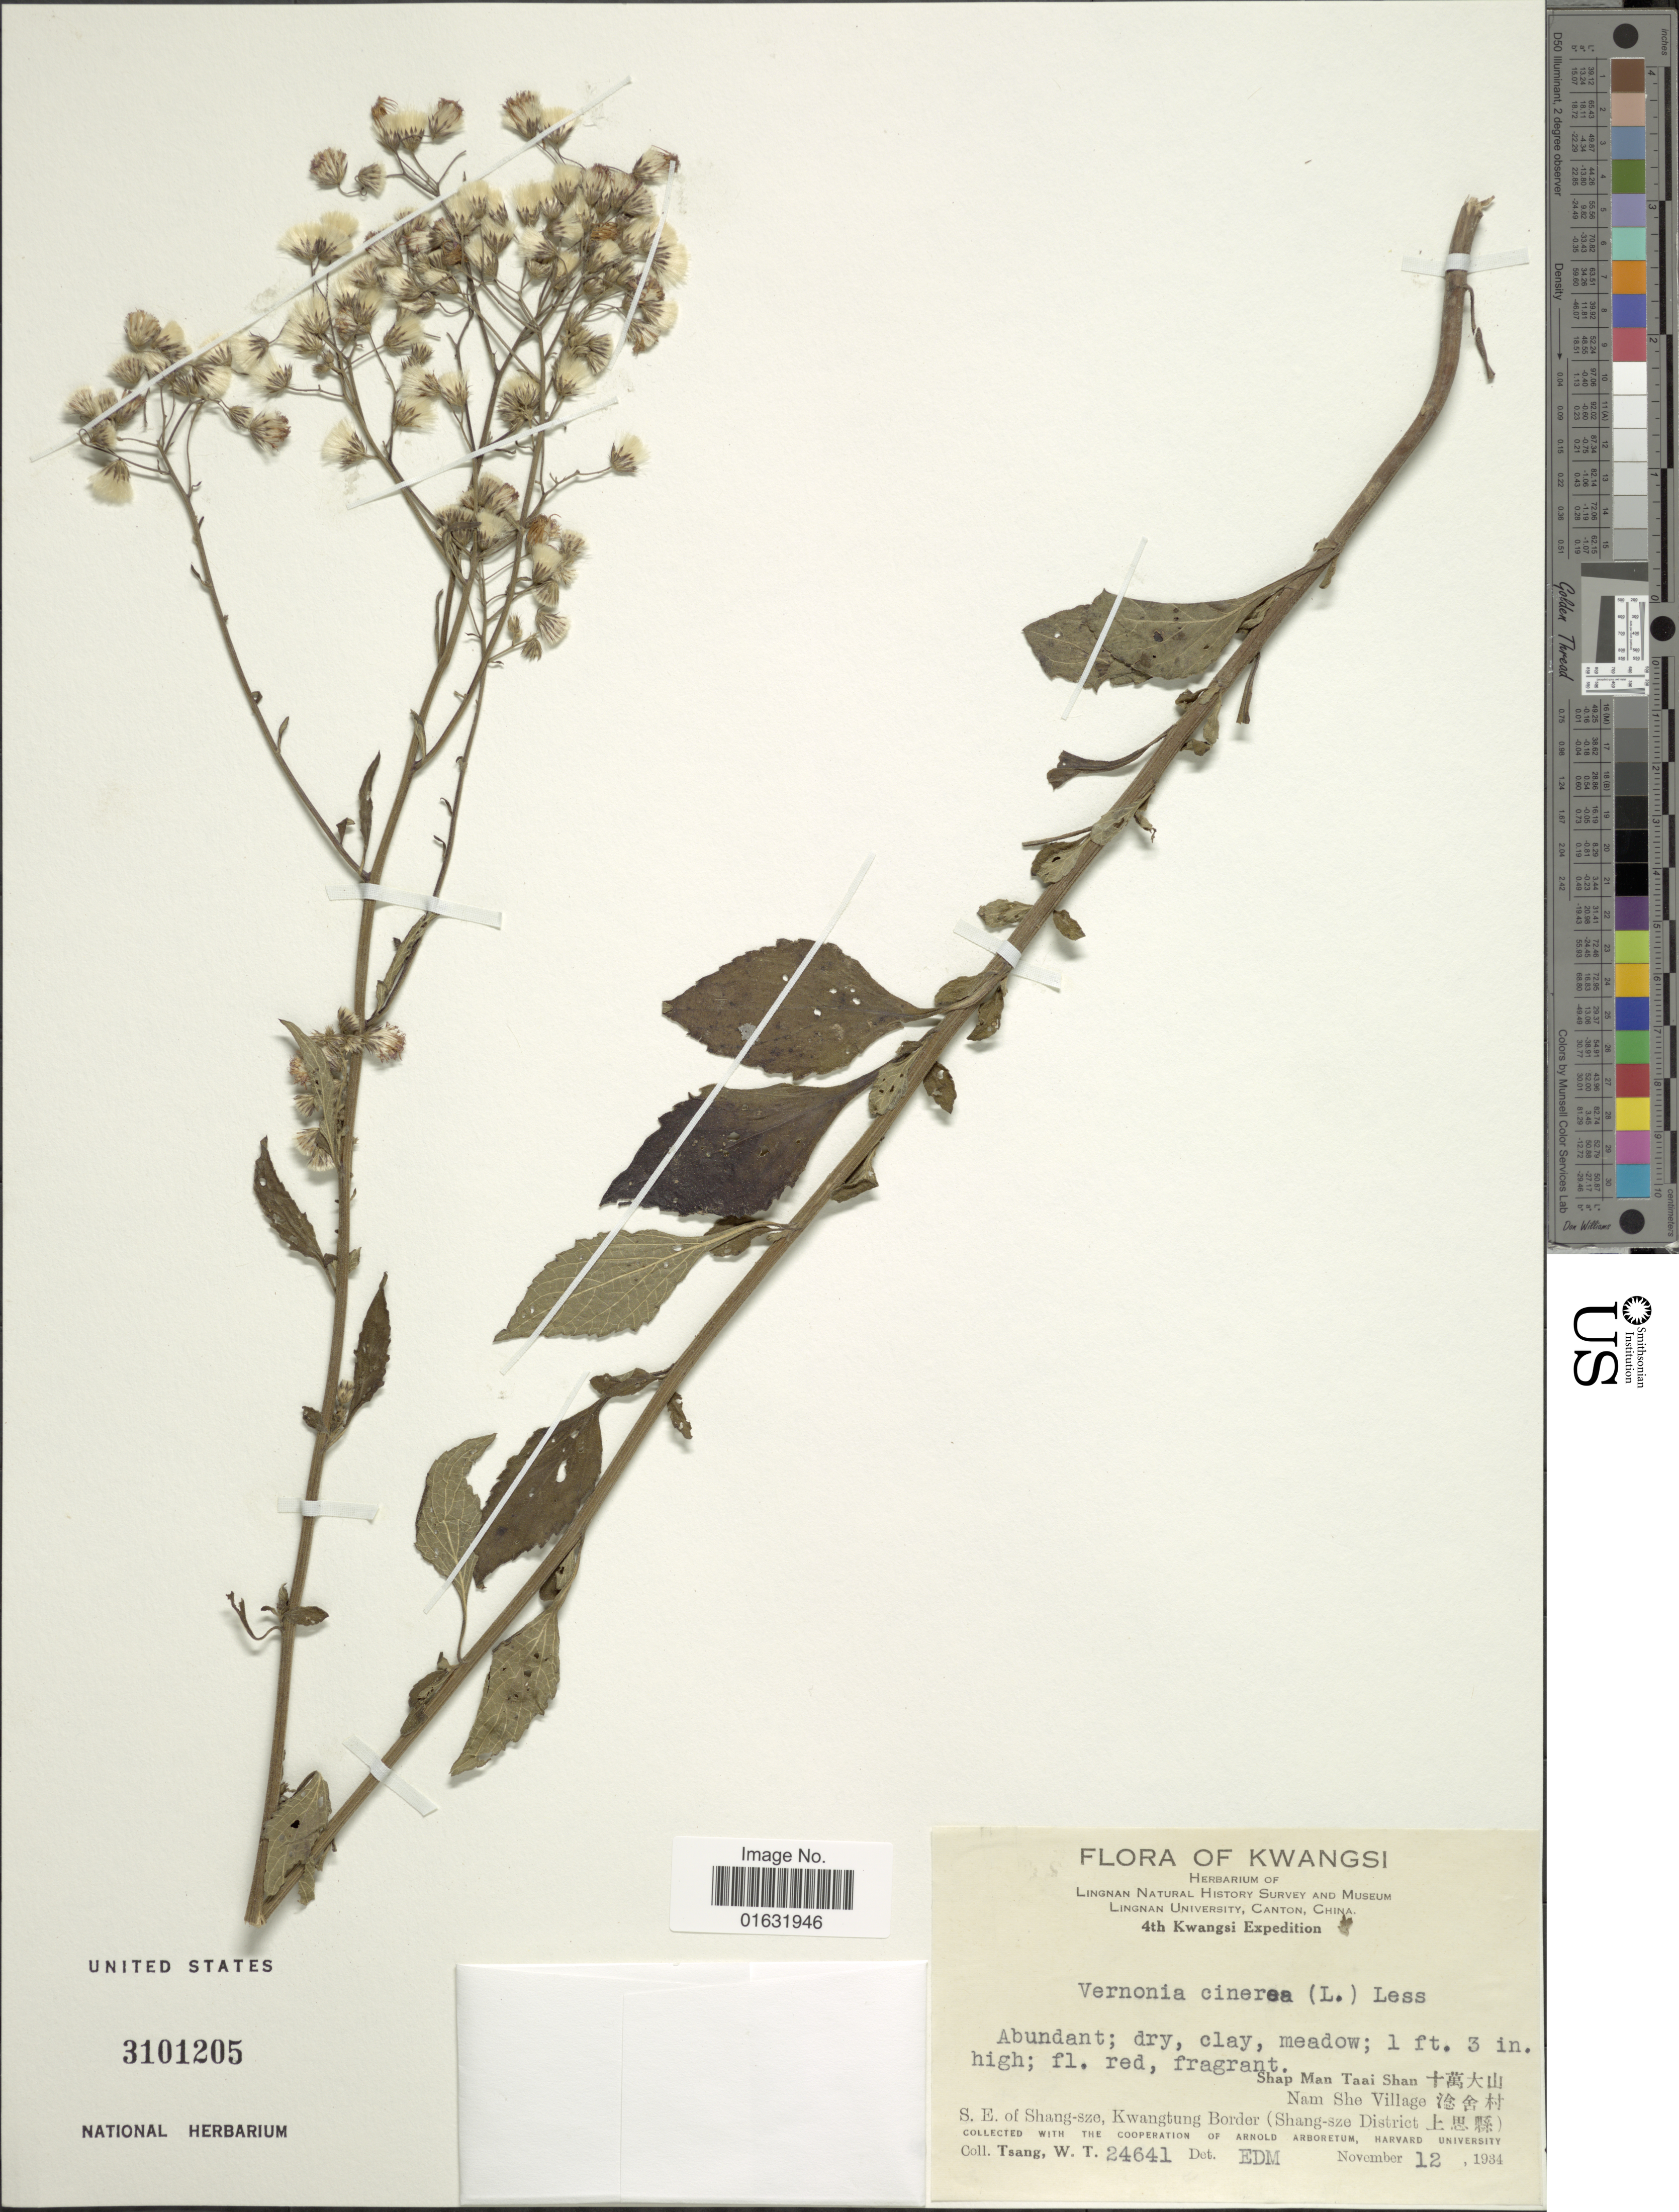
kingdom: Plantae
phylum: Tracheophyta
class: Magnoliopsida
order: Asterales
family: Asteraceae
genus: Cyanthillium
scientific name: Cyanthillium cinereum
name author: (L.) H. Rob.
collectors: W. T. Tsang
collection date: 1934-11-12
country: China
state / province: Guangxi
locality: Kwangsi, Shap Man Taai Shan, Nam She Village ( Shang-ze District), S.E. of Shang-sze, Kwangtung Border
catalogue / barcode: US 3101205